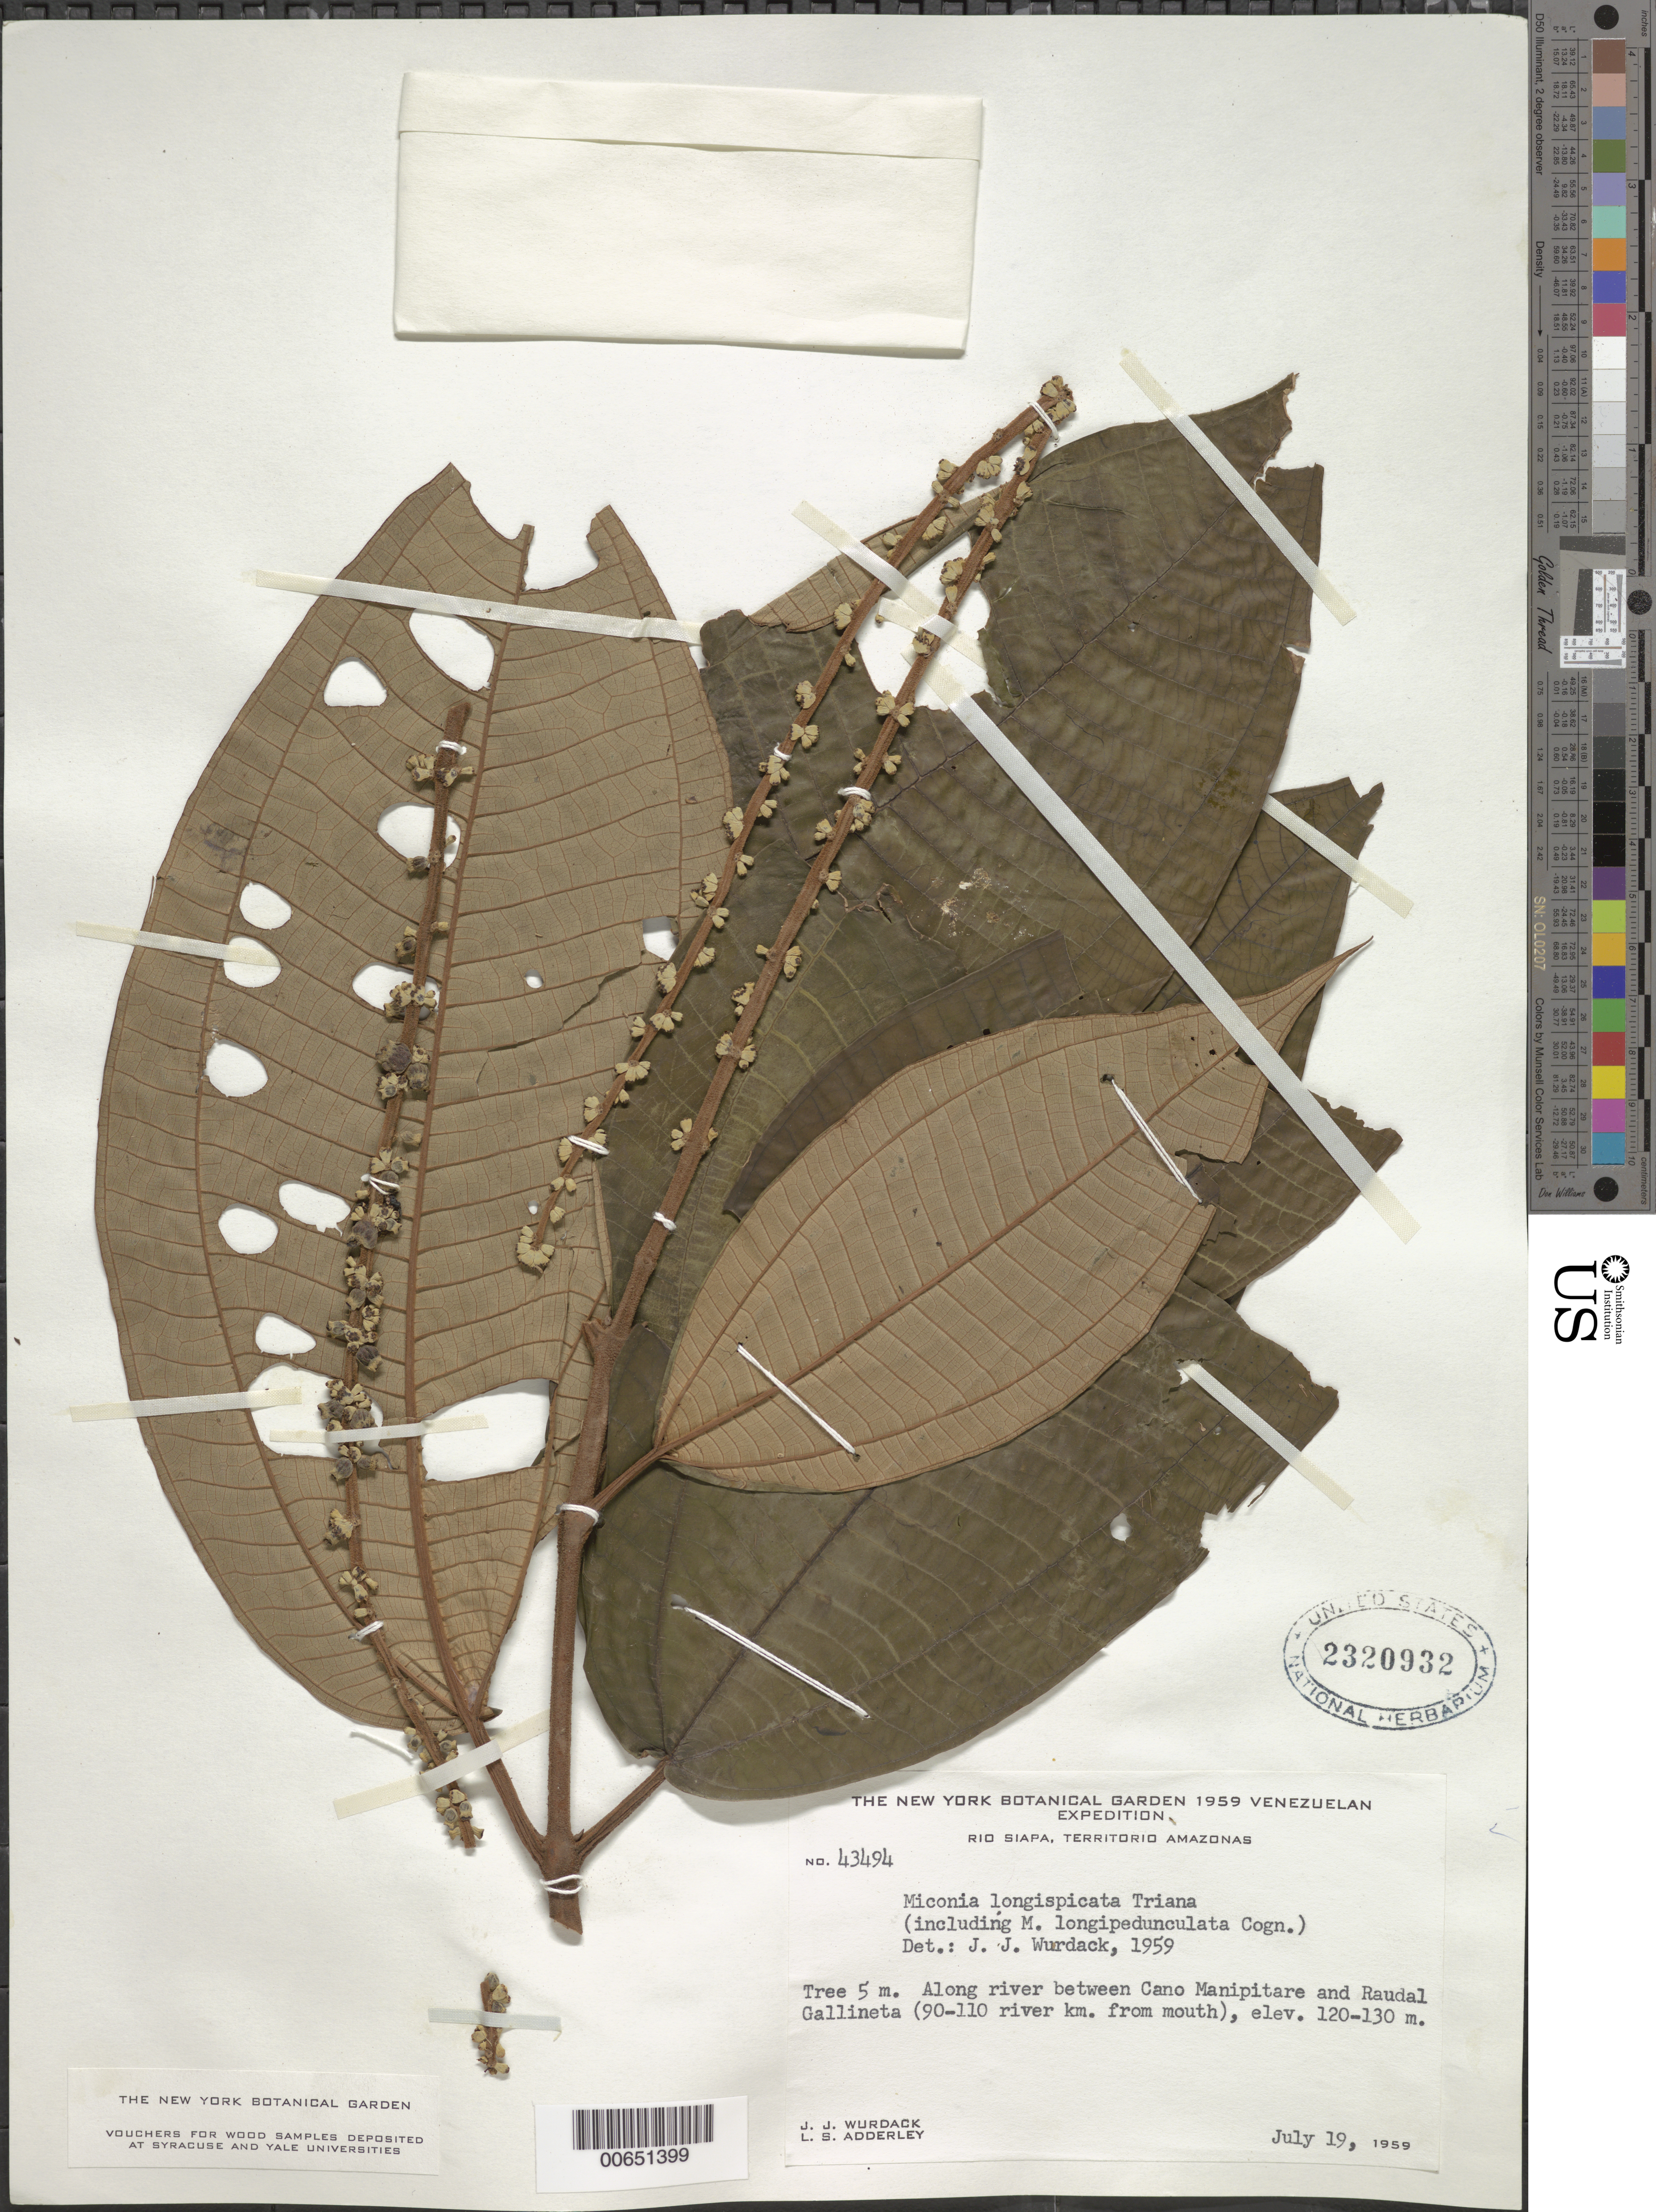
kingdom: Plantae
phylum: Tracheophyta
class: Magnoliopsida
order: Myrtales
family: Melastomataceae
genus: Miconia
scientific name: Miconia longispicata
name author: Triana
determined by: Wurdack, John J., (US), US (UNITED STATES)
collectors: J. J. Wurdack & L. S. Adderley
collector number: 43494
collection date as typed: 19-Jul-59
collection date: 1959-07-19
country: Venezuela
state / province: Amazonas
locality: Río Siapa, between Caño Manipitare and Raudal Gallineta (90-110 river km from mouth)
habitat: Along river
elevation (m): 120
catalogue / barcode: US 2320932